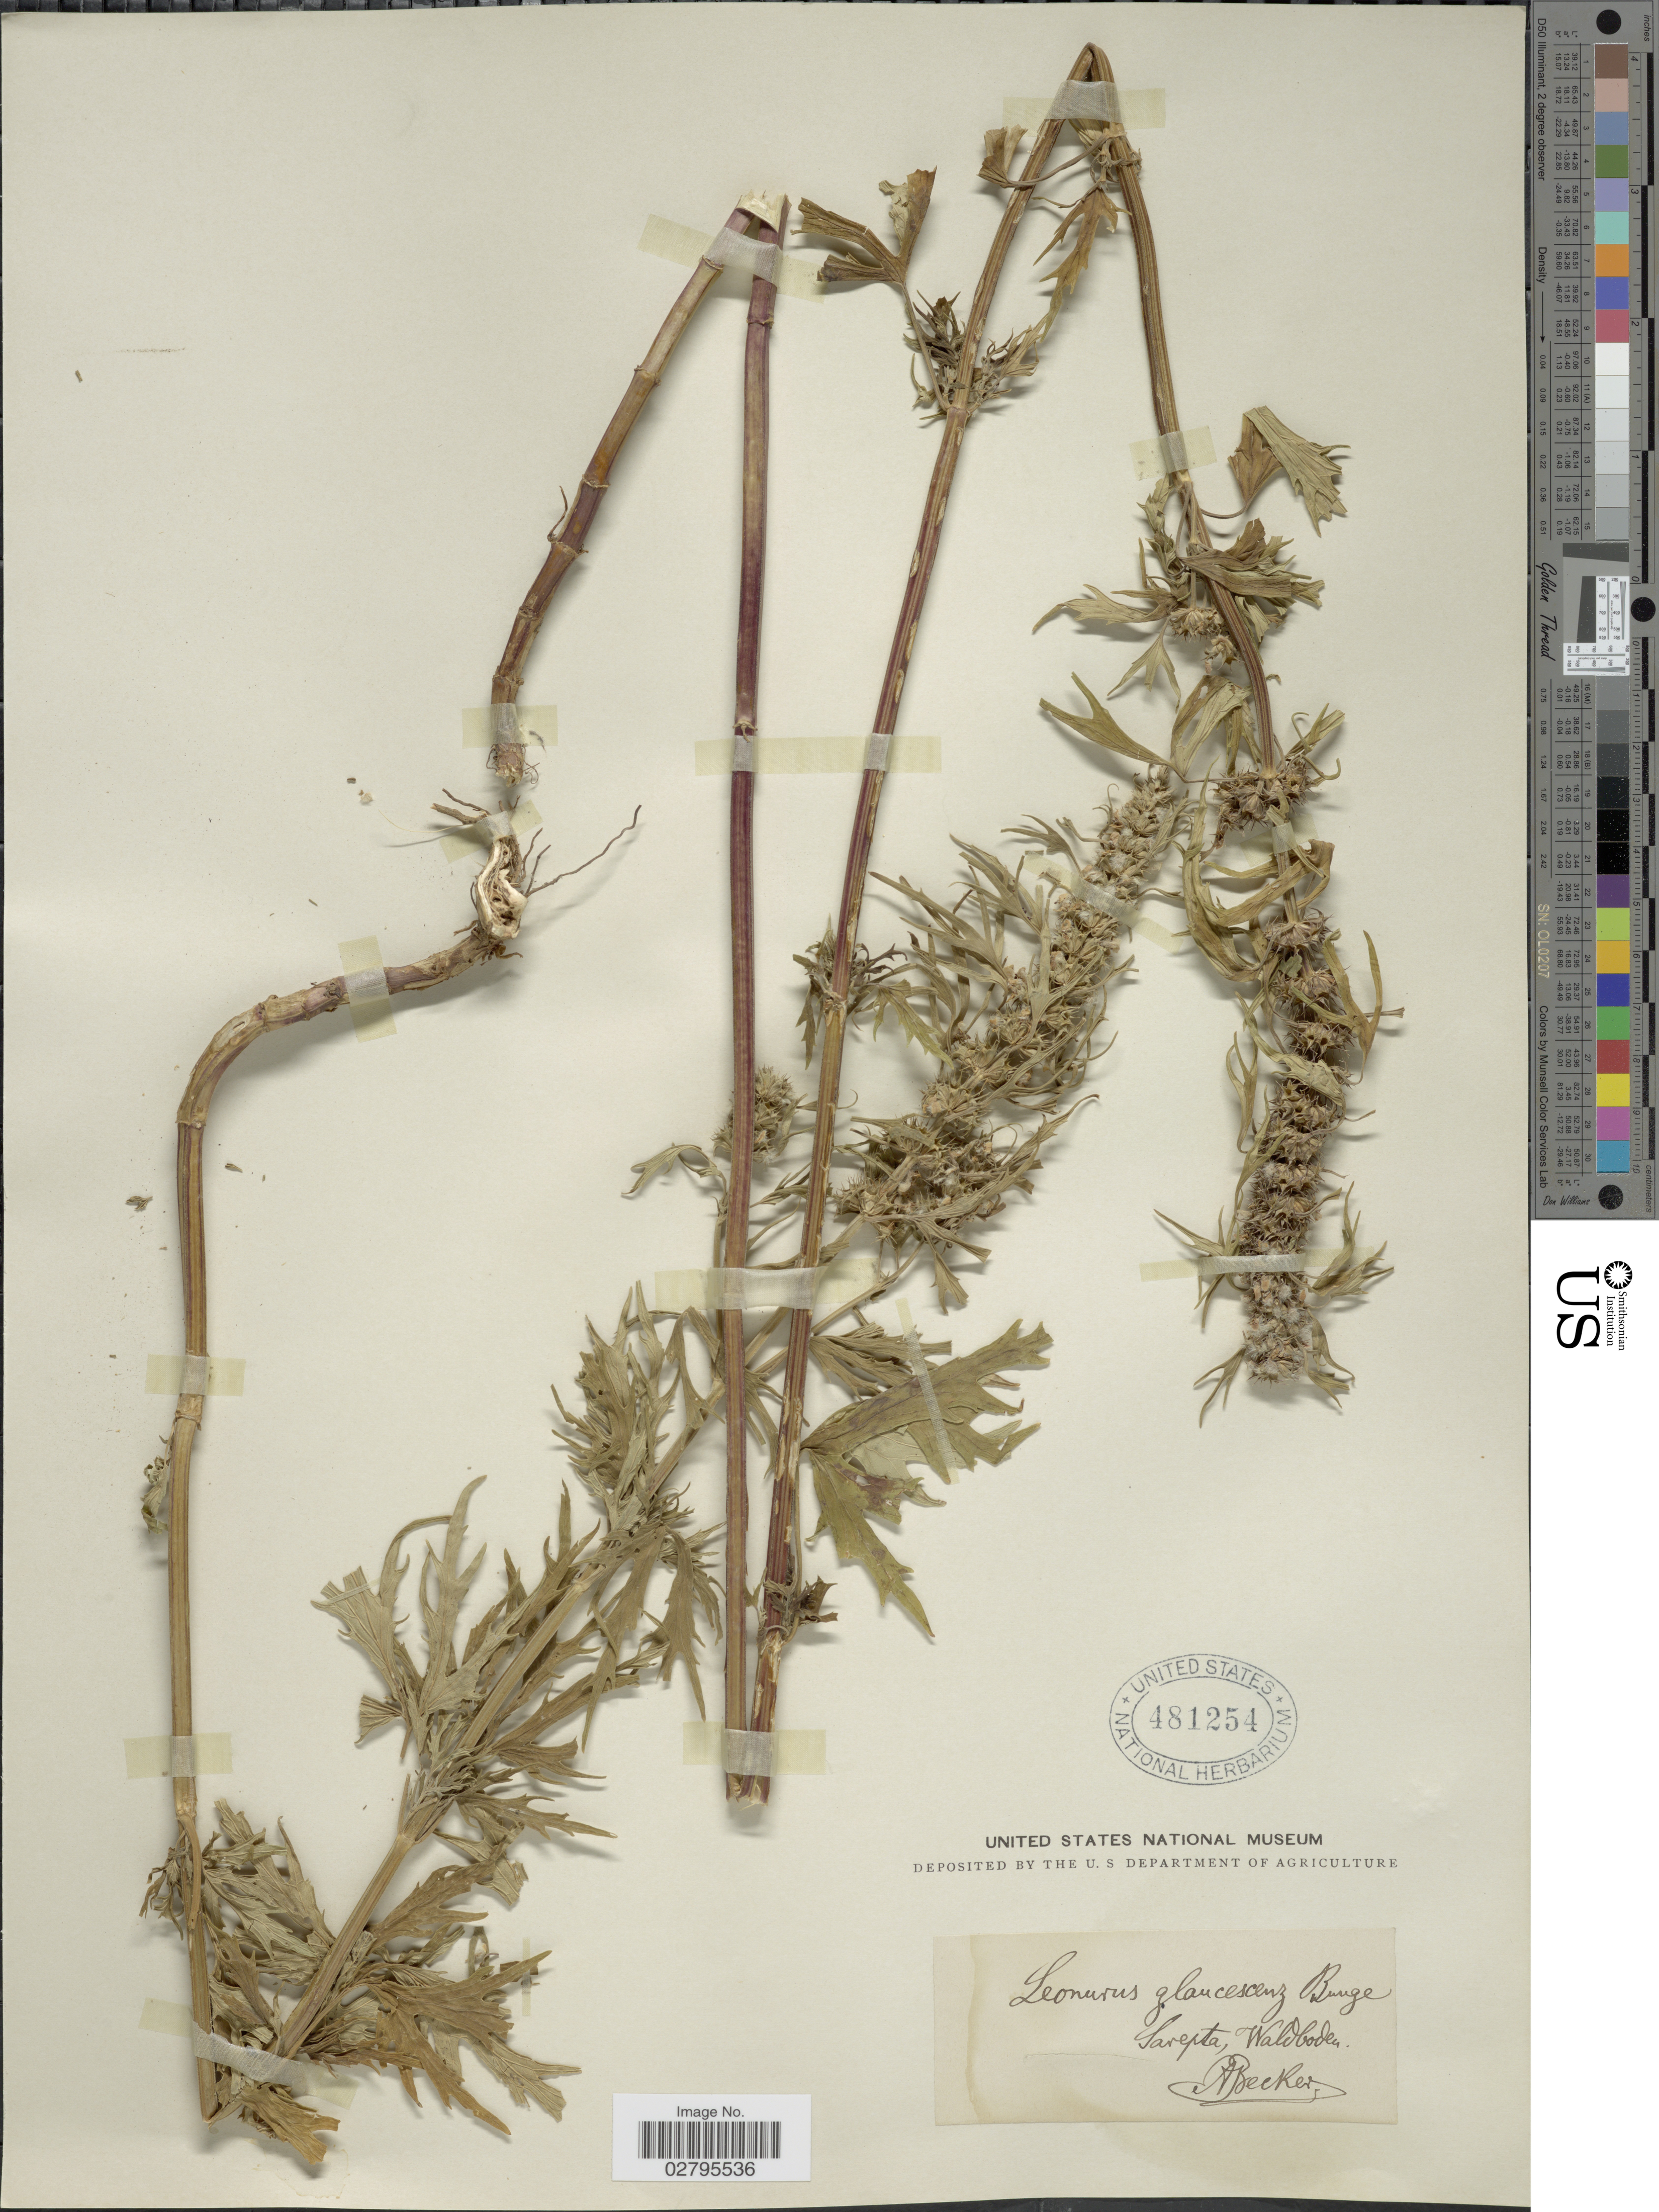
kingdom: Plantae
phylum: Tracheophyta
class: Magnoliopsida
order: Lamiales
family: Lamiaceae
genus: Leonurus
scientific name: Leonurus glaucescens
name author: Bunge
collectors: A. Becker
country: Russian Federation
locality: Sarepta, Waldboden.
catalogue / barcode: US 481254